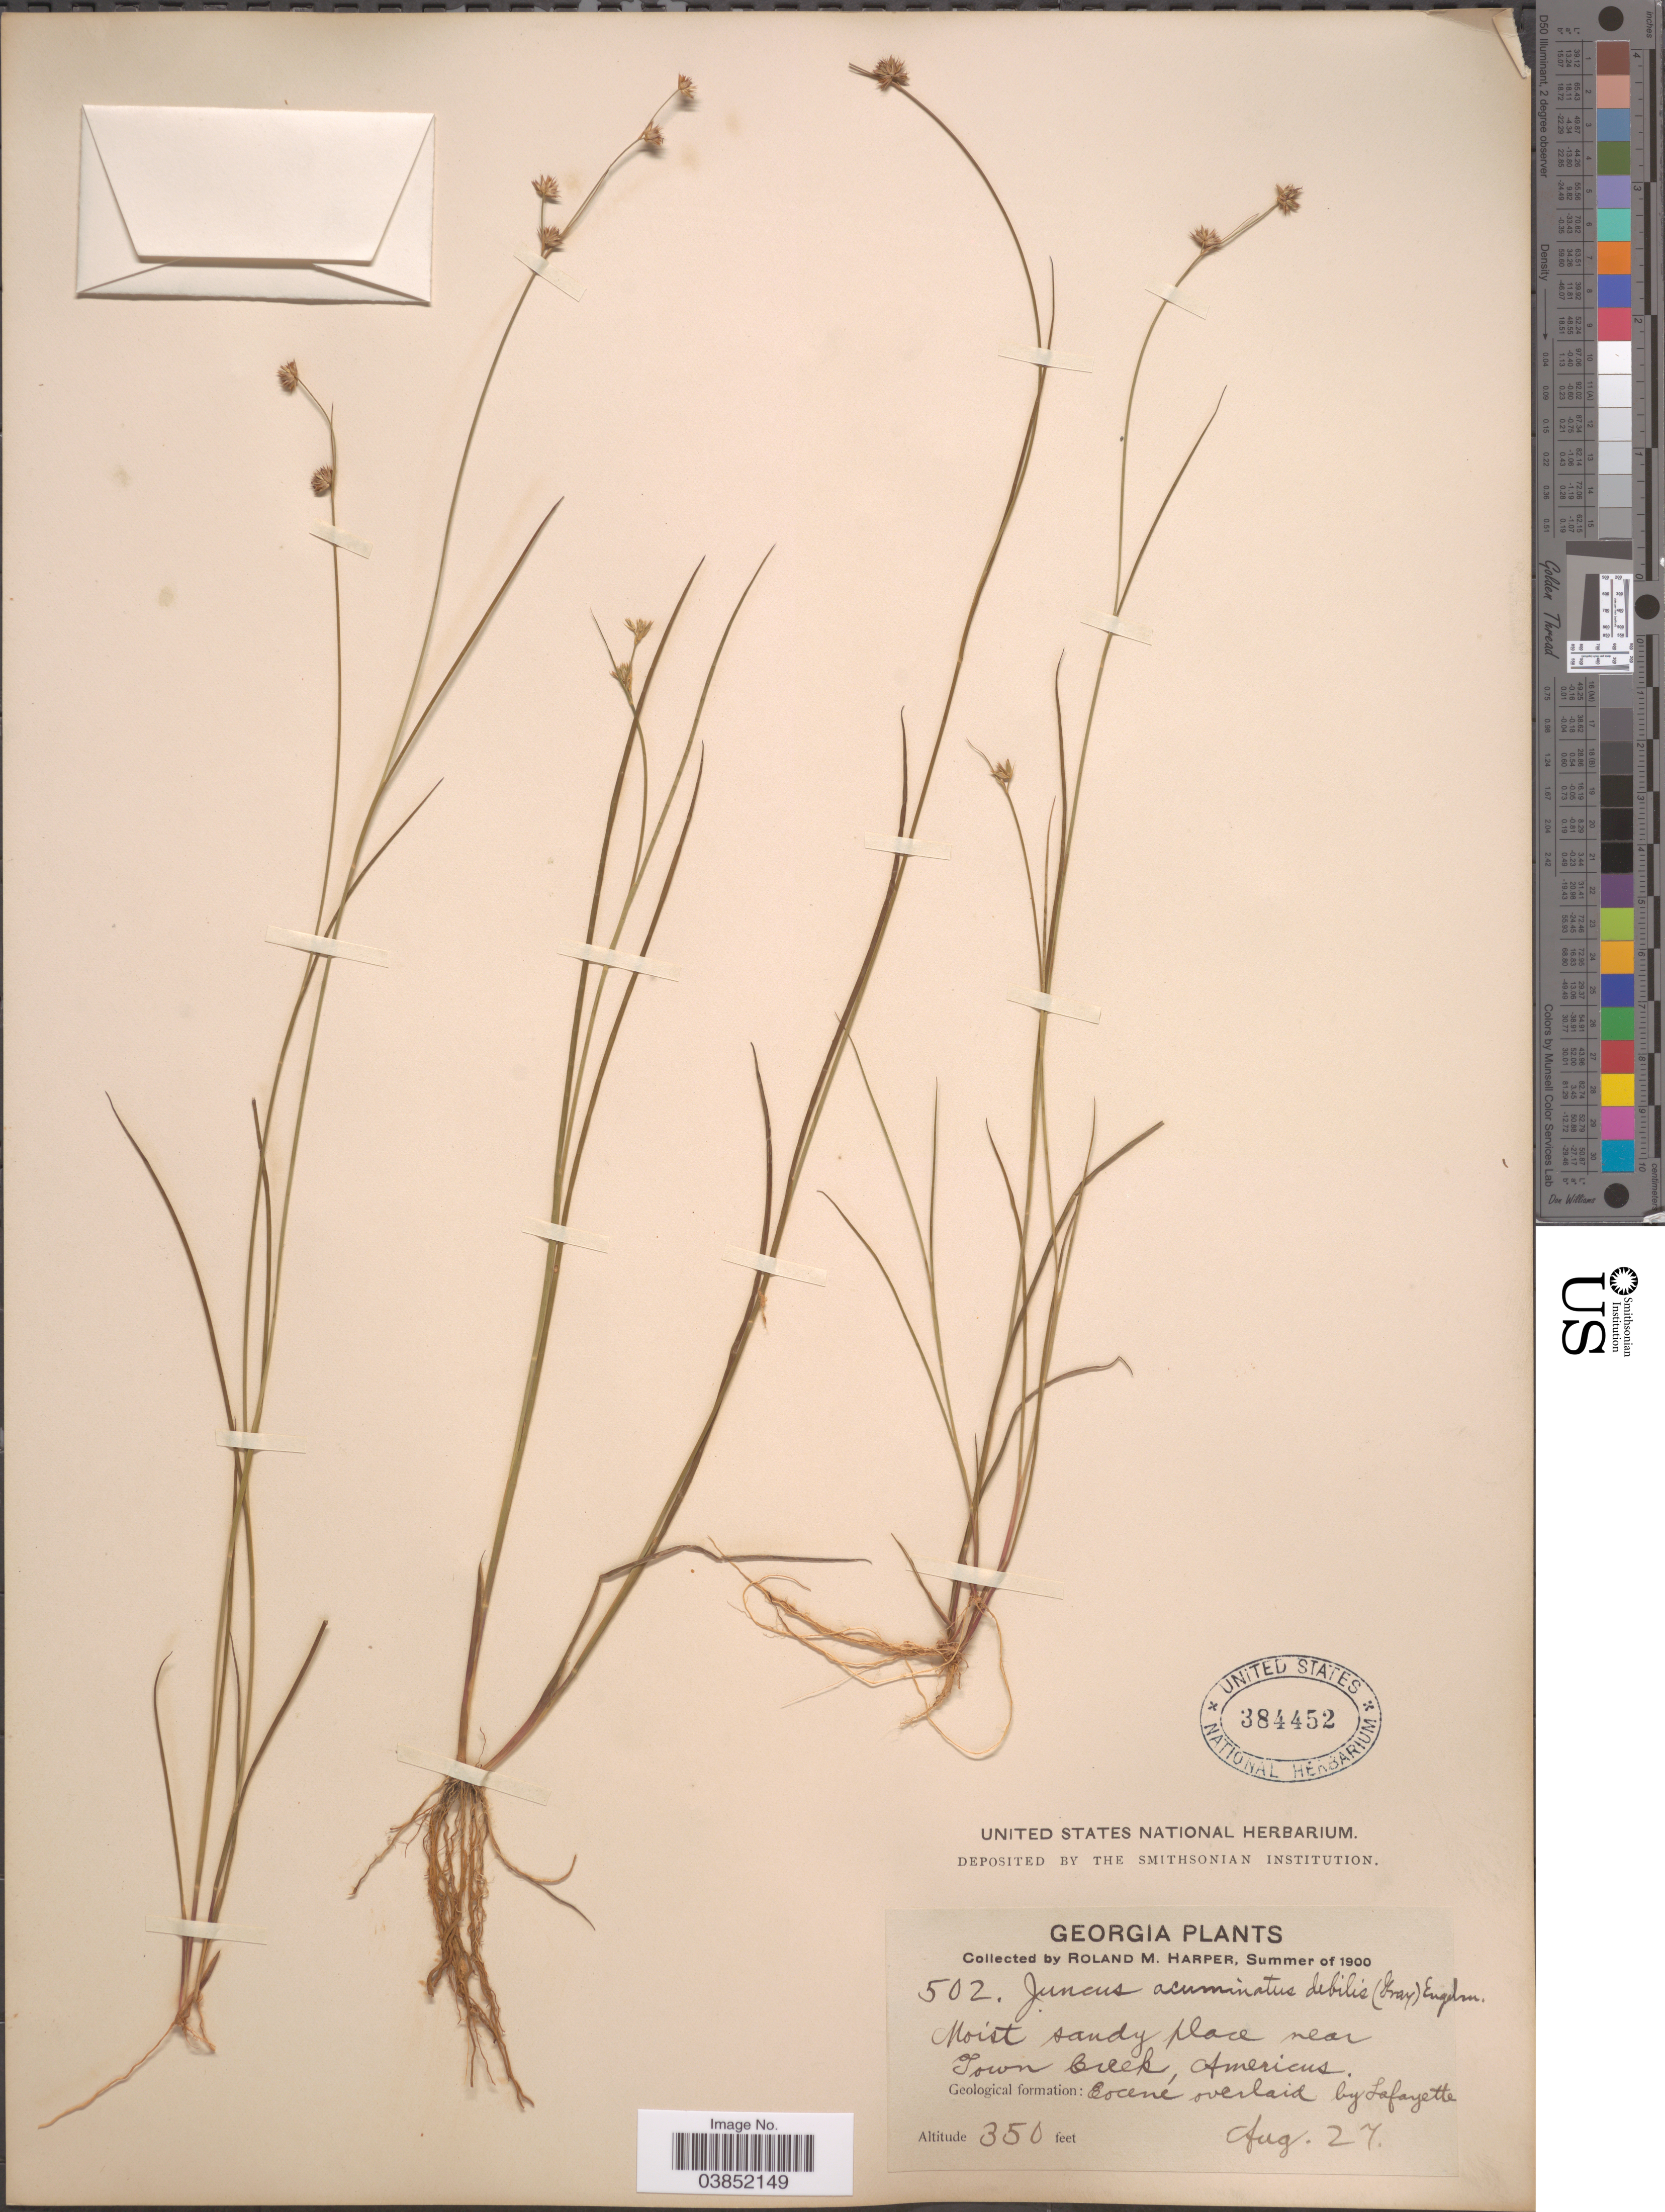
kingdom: Plantae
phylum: Tracheophyta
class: Liliopsida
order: Poales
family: Juncaceae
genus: Juncus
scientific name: Juncus debilis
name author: A. Gray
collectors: R. M. Harper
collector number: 502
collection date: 1900-08-27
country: United States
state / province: Georgia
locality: Near Town Creek, Americus. Geological formation: Eocené overlaid by Lafayette.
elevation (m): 107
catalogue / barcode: US 384452